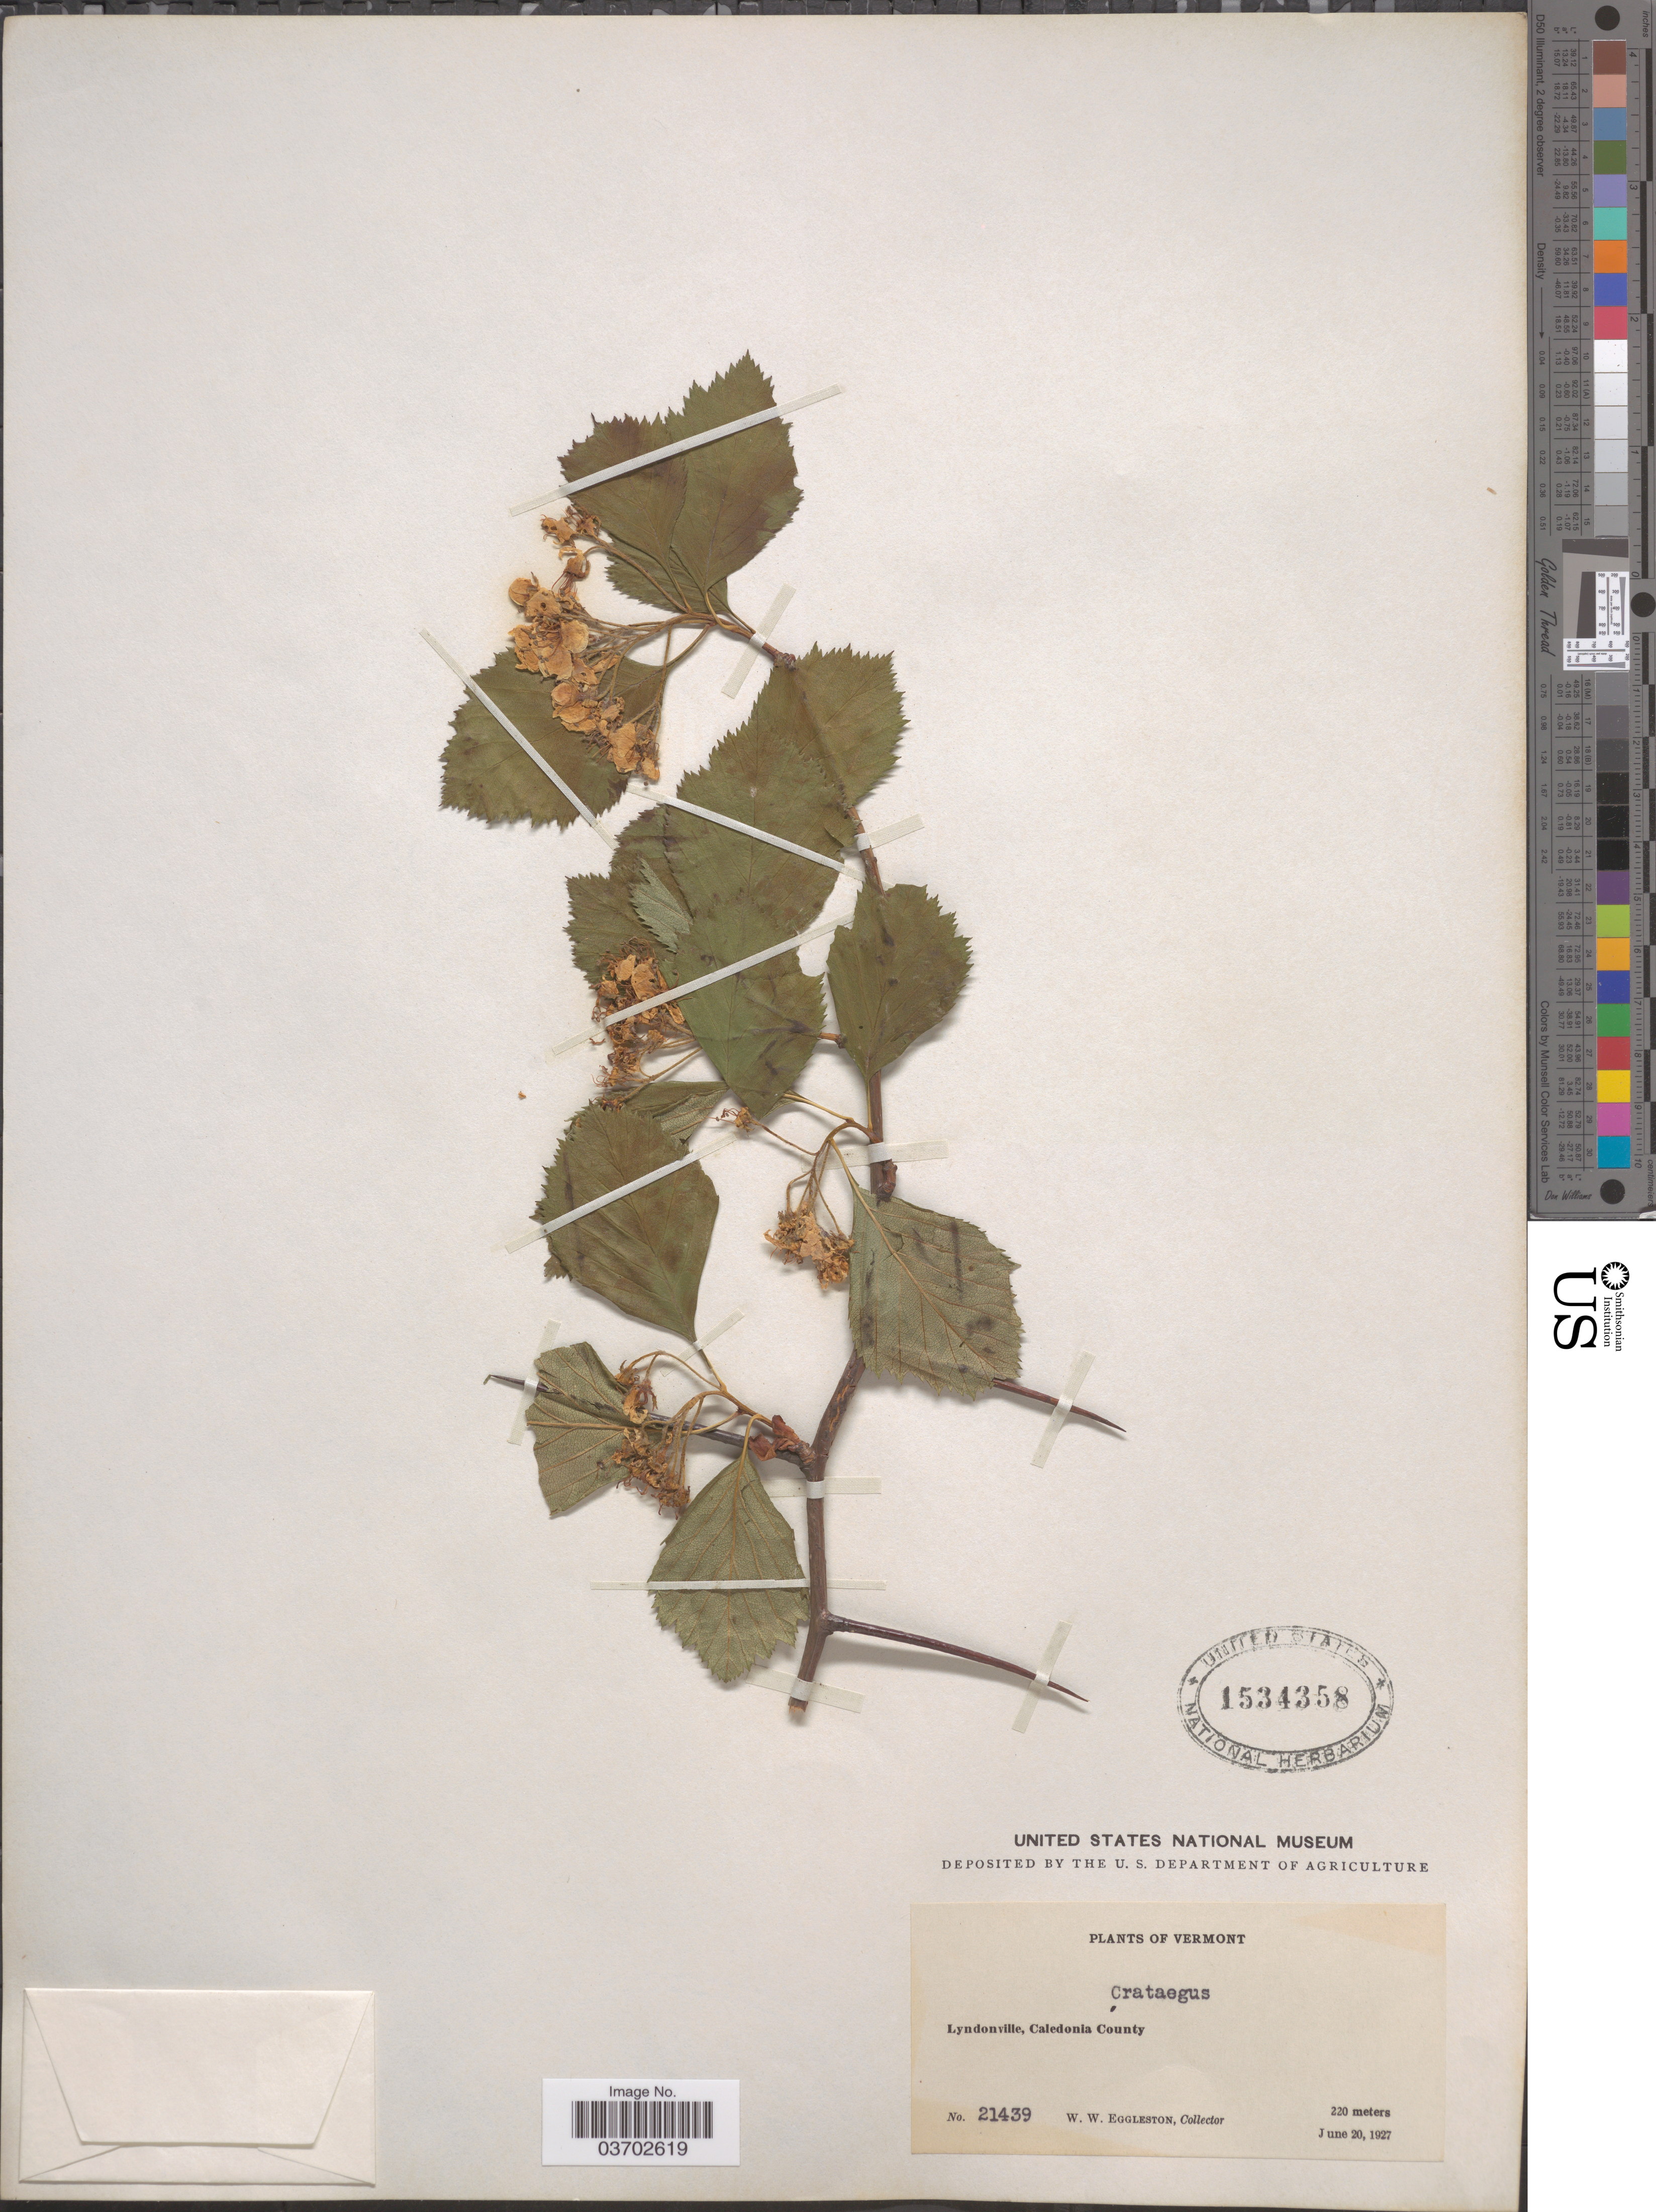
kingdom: Plantae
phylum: Tracheophyta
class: Magnoliopsida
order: Rosales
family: Rosaceae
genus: Crataegus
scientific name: Crataegus sp.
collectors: W. W. Eggleston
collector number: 21439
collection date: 1927-06-20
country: United States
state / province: Vermont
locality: Lyndonville, Caledonia County.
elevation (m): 220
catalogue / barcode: US 1534358